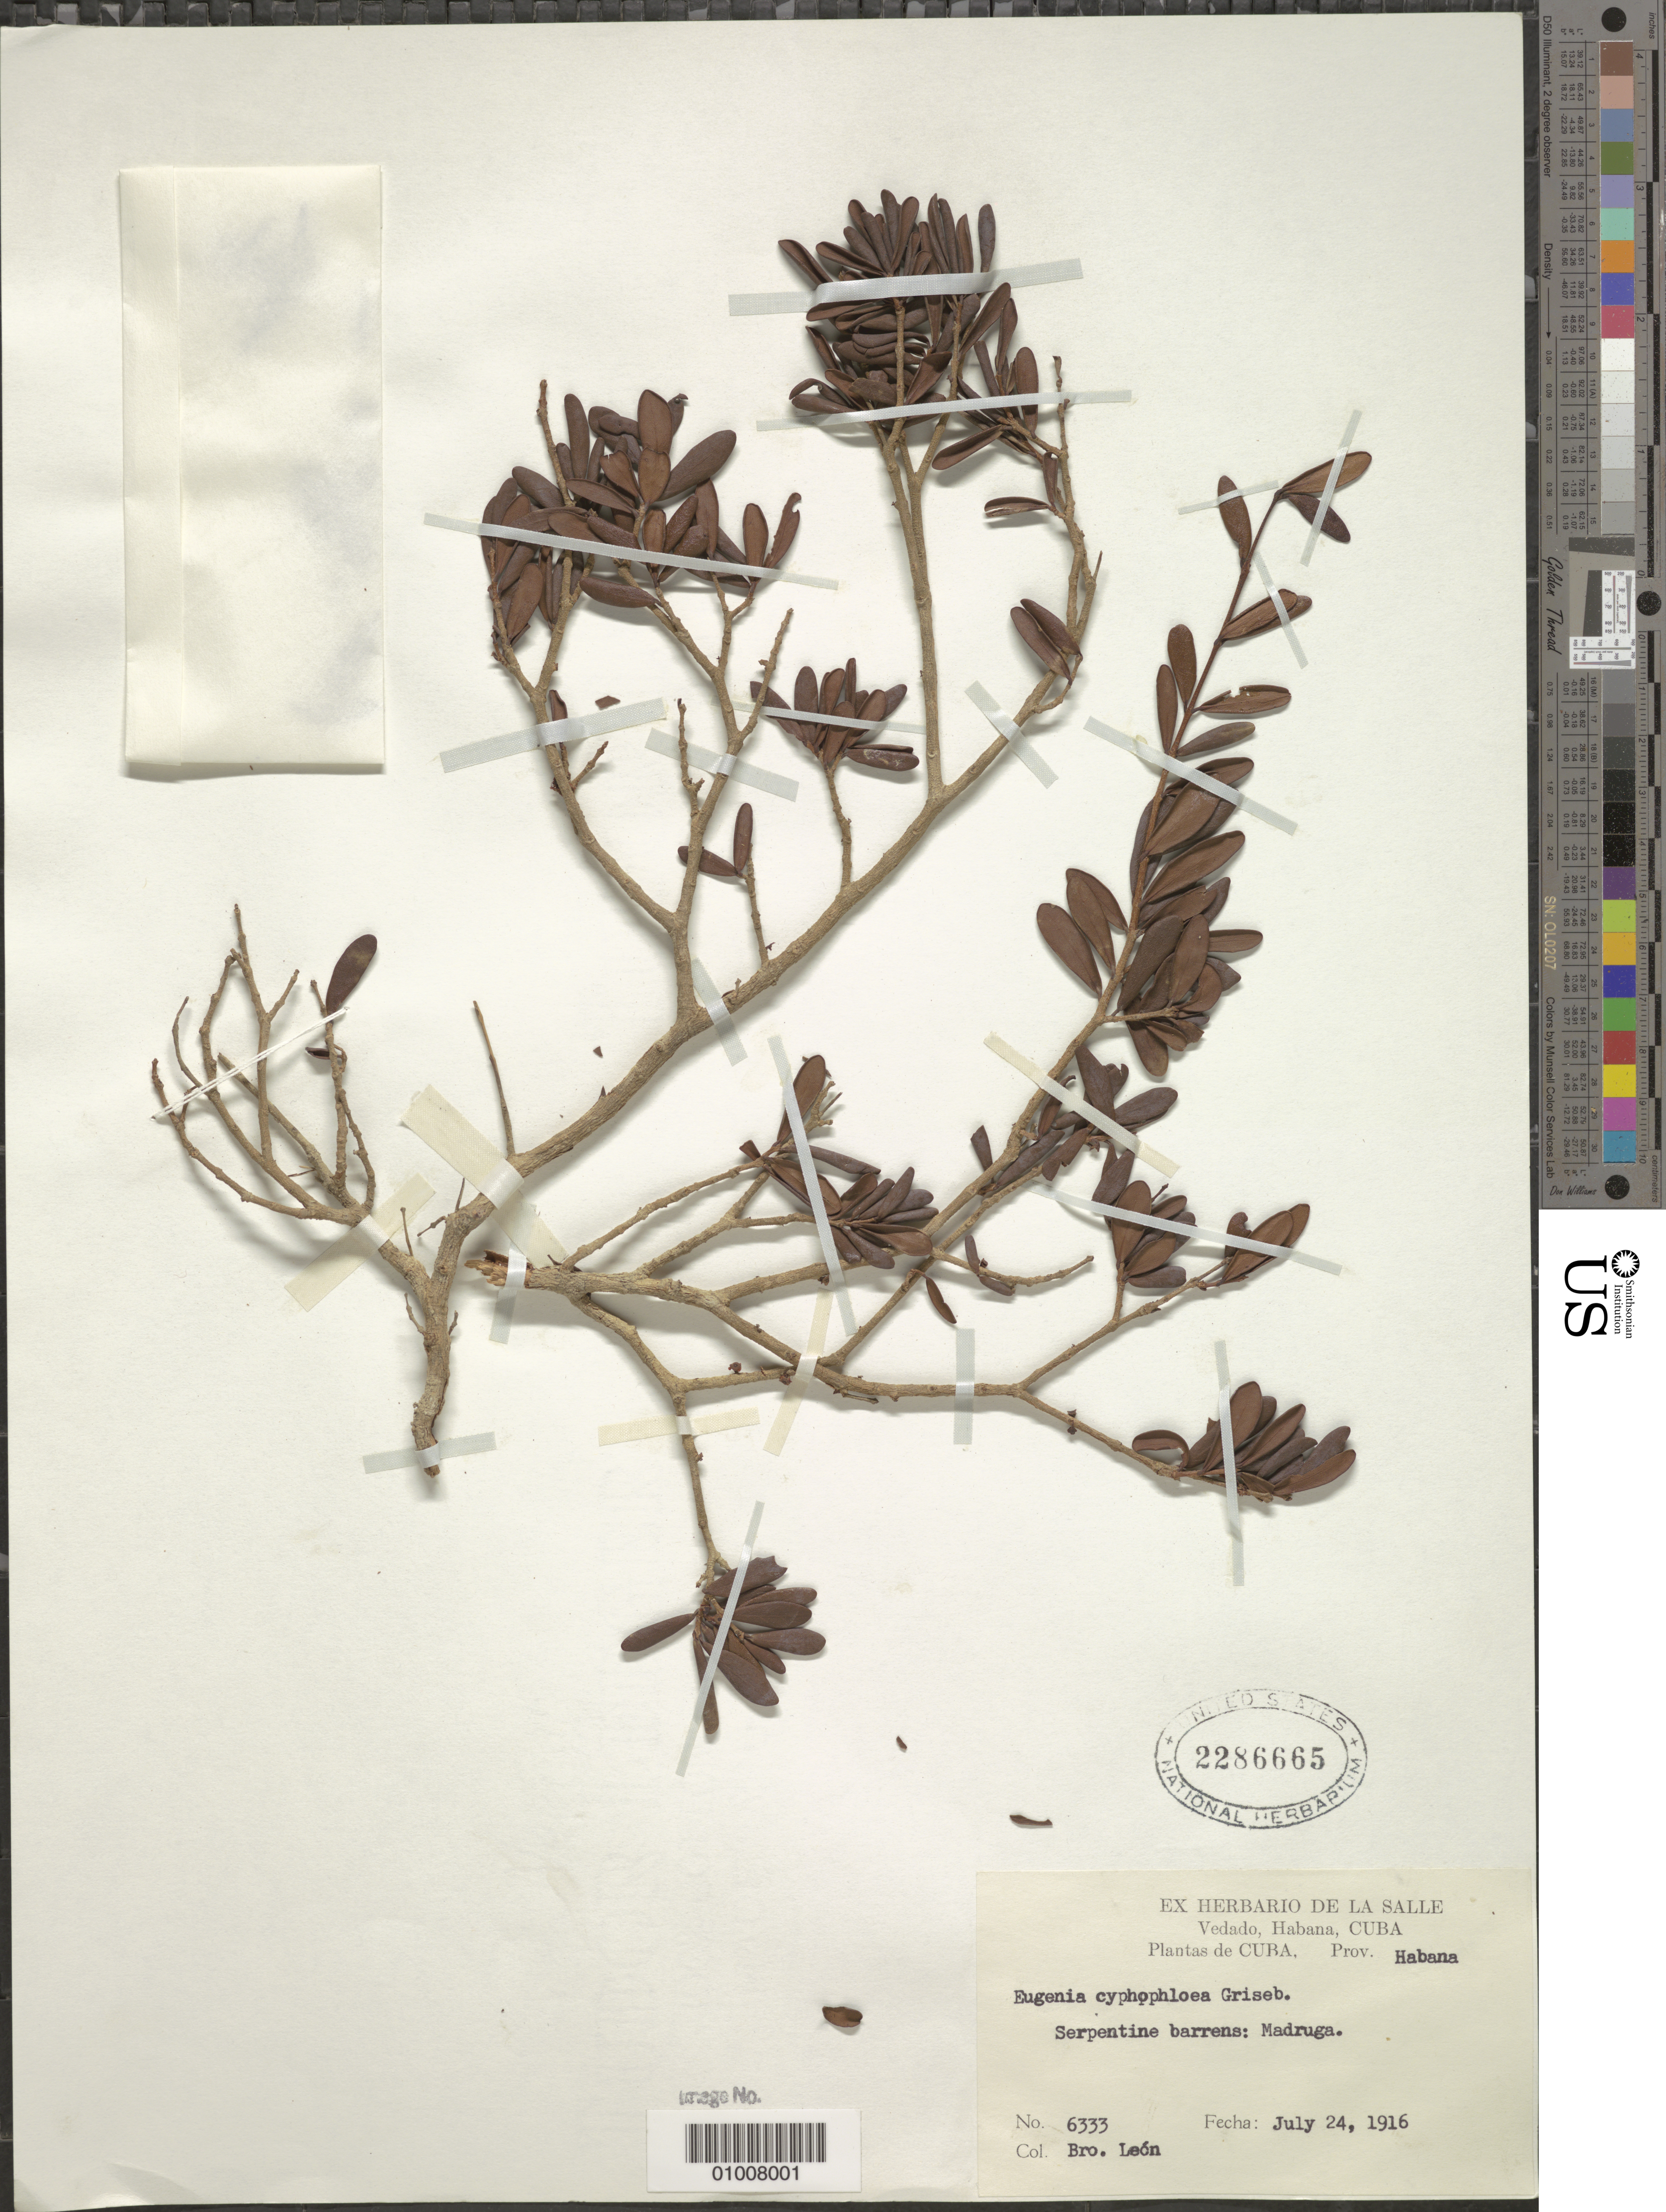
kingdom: Plantae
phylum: Tracheophyta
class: Magnoliopsida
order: Myrtales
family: Myrtaceae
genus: Eugenia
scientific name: Eugenia cyphophloea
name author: Griseb.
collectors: Bro. León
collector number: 6333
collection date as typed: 24 Jul 1916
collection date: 1916-07-24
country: Cuba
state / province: La Habana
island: Cuba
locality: Madruga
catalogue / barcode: US 2286665